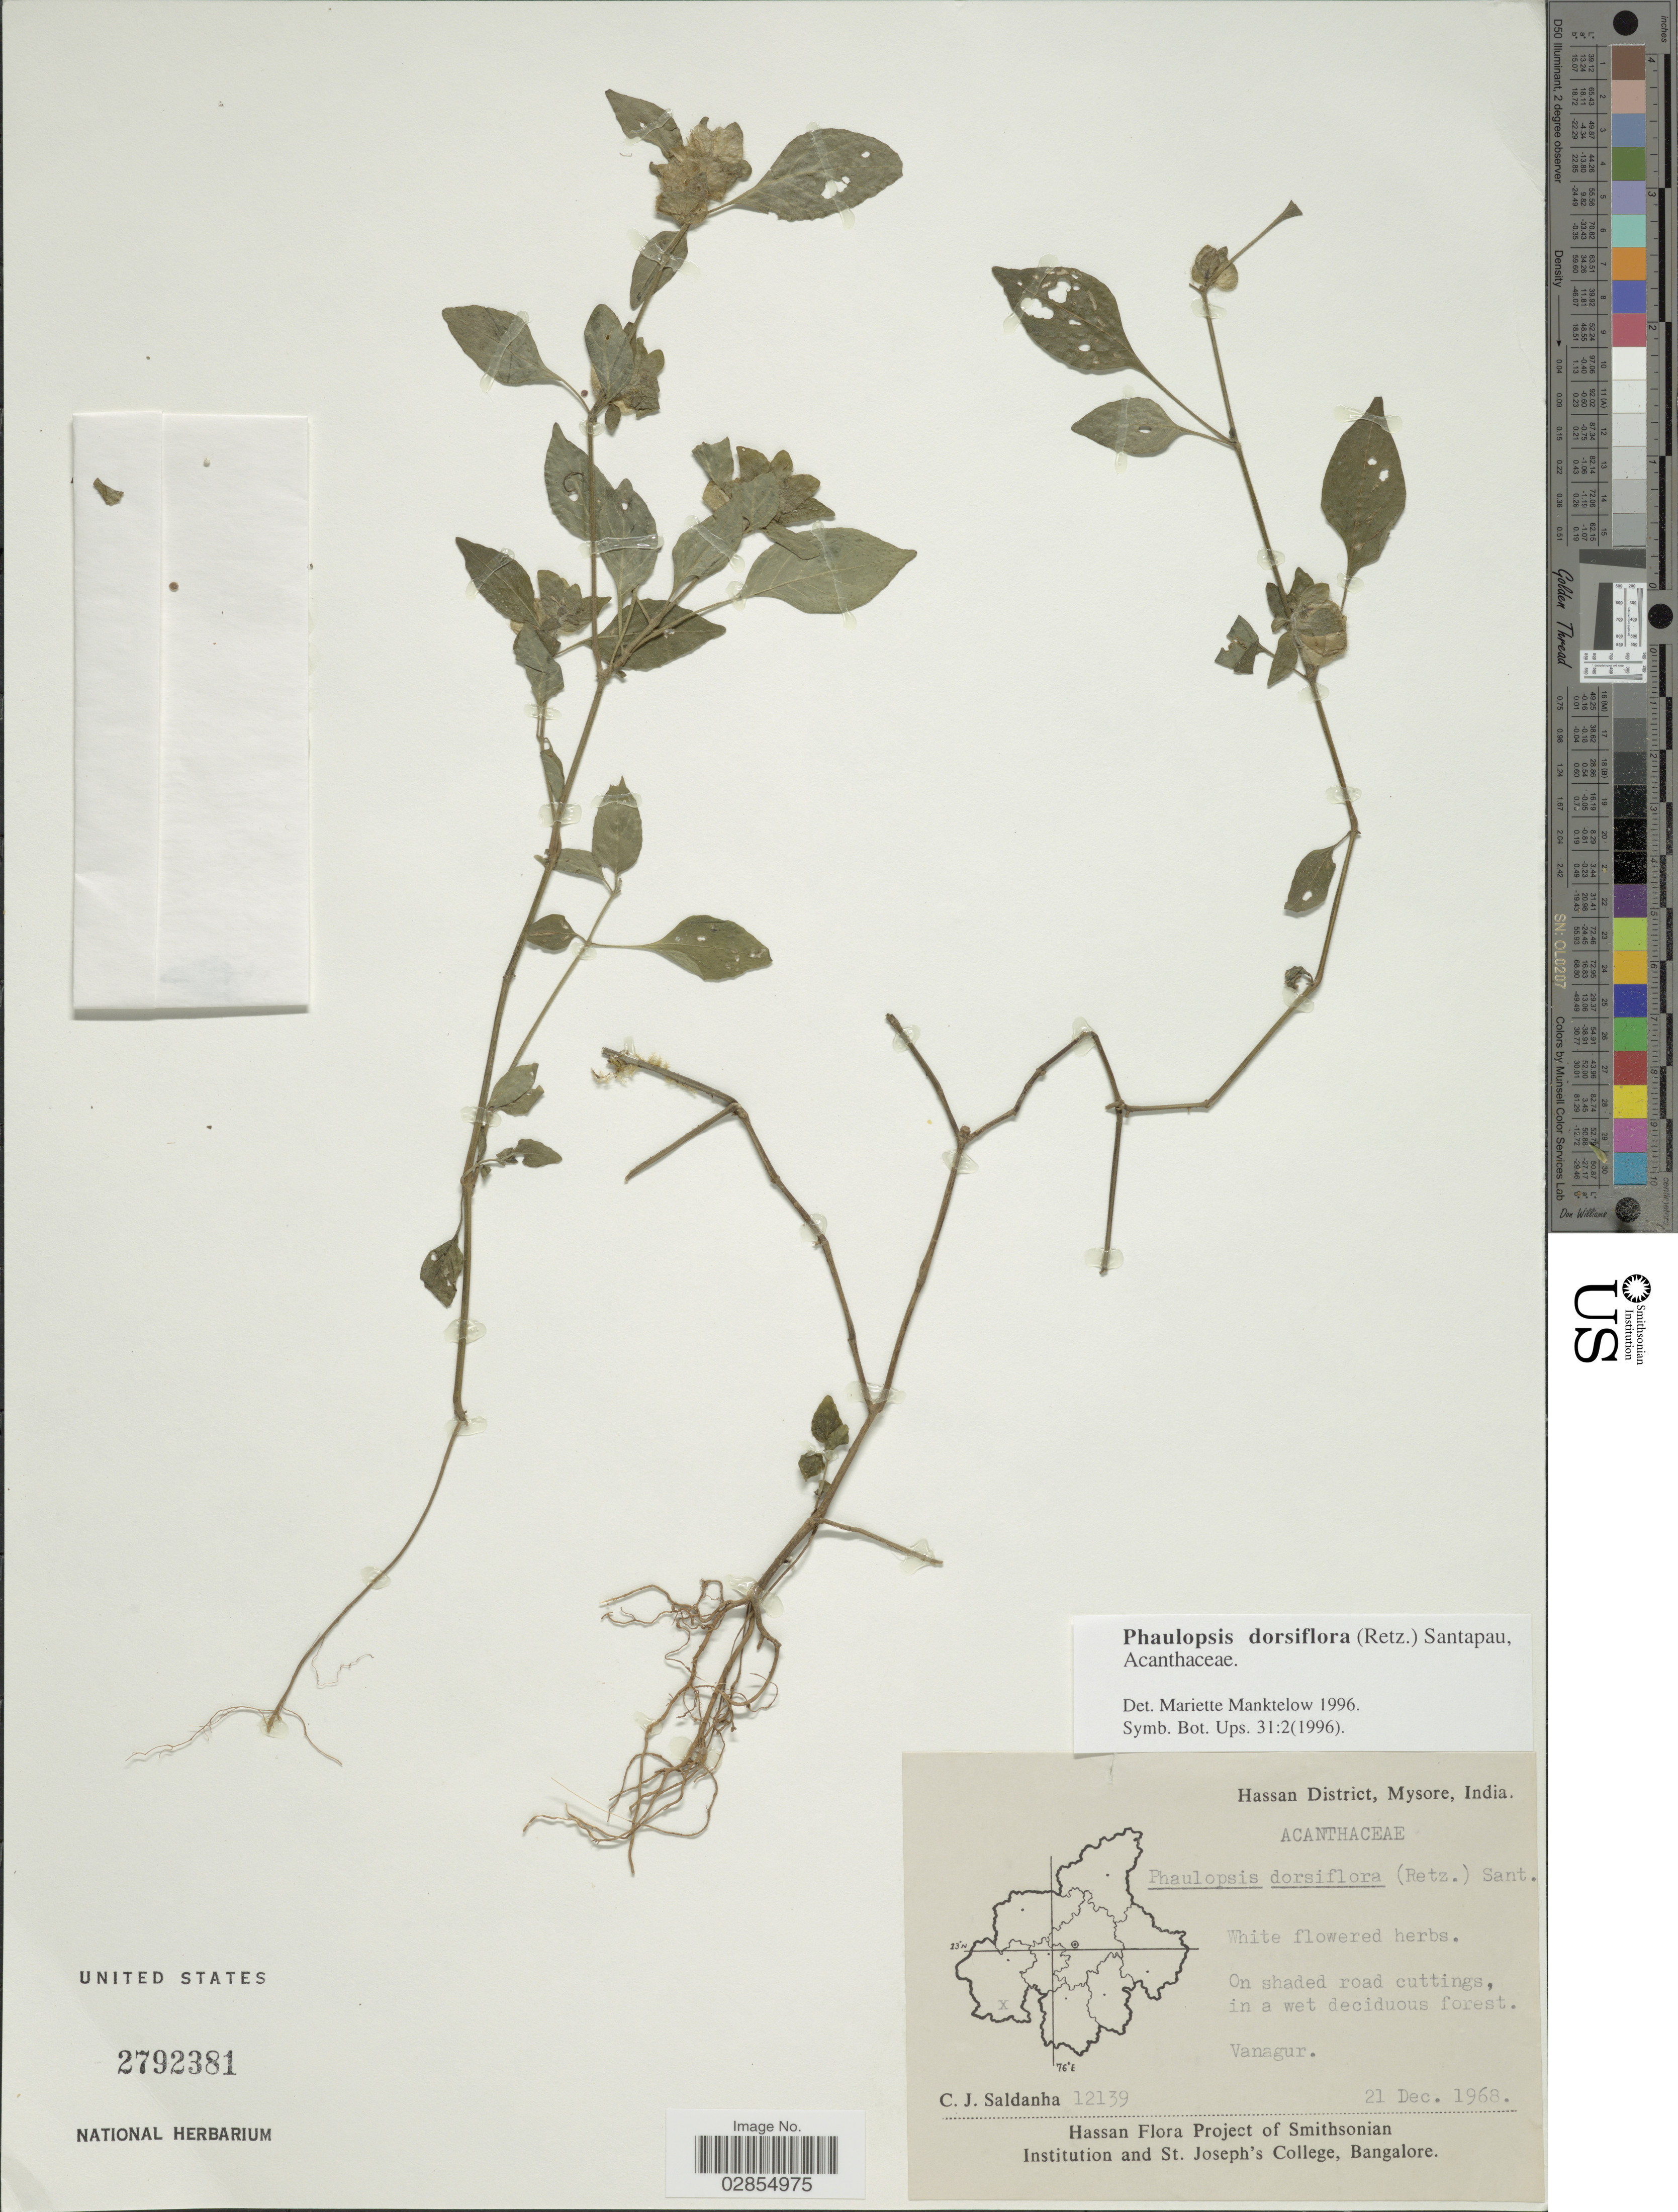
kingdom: Plantae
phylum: Tracheophyta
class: Magnoliopsida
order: Lamiales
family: Acanthaceae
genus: Phaulopsis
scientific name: Phaulopsis dorsiflora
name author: (Retz.) Santapau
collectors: C. J. Saldanha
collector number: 12139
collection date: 1968-12-21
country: India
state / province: Karnataka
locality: Hassan District, Mysore, Vanagur.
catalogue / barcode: US 2792381